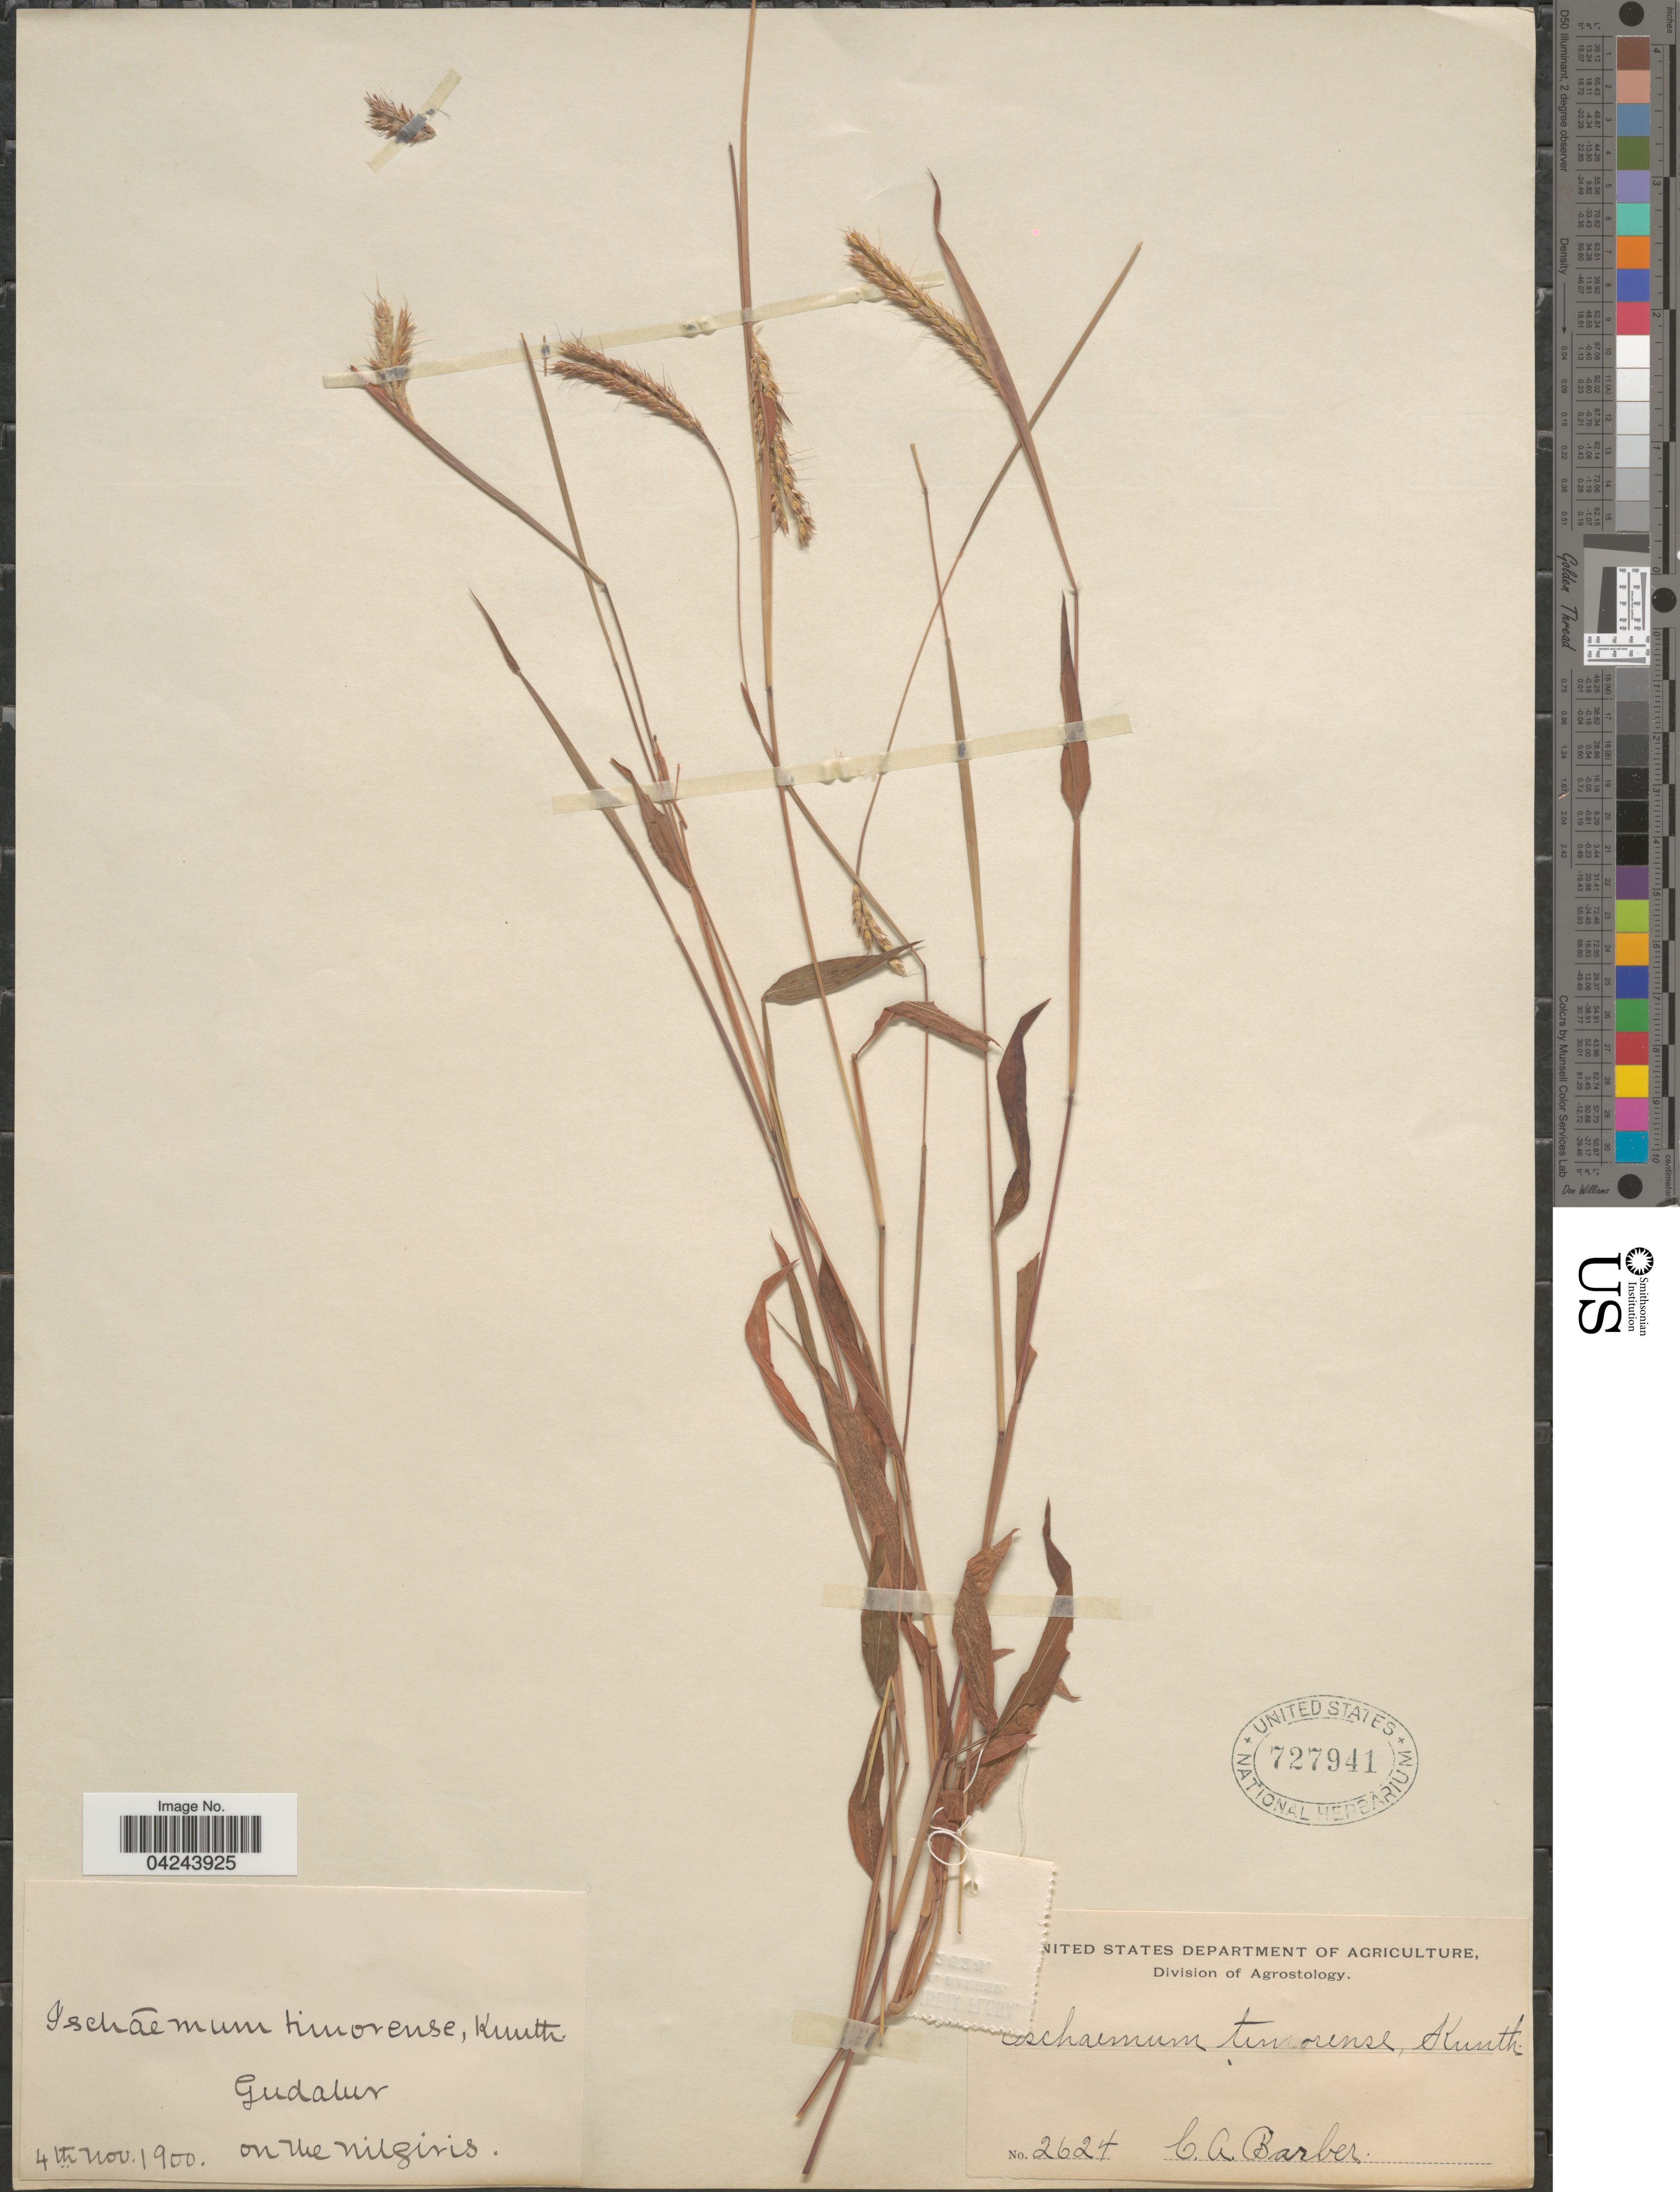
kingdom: Plantae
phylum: Tracheophyta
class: Liliopsida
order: Poales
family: Poaceae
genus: Ischaemum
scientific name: Ischaemum timorense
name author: Kunth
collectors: C. Barber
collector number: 2624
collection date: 1900-11-04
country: India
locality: Gudalur on the nilgiris.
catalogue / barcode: US 727941